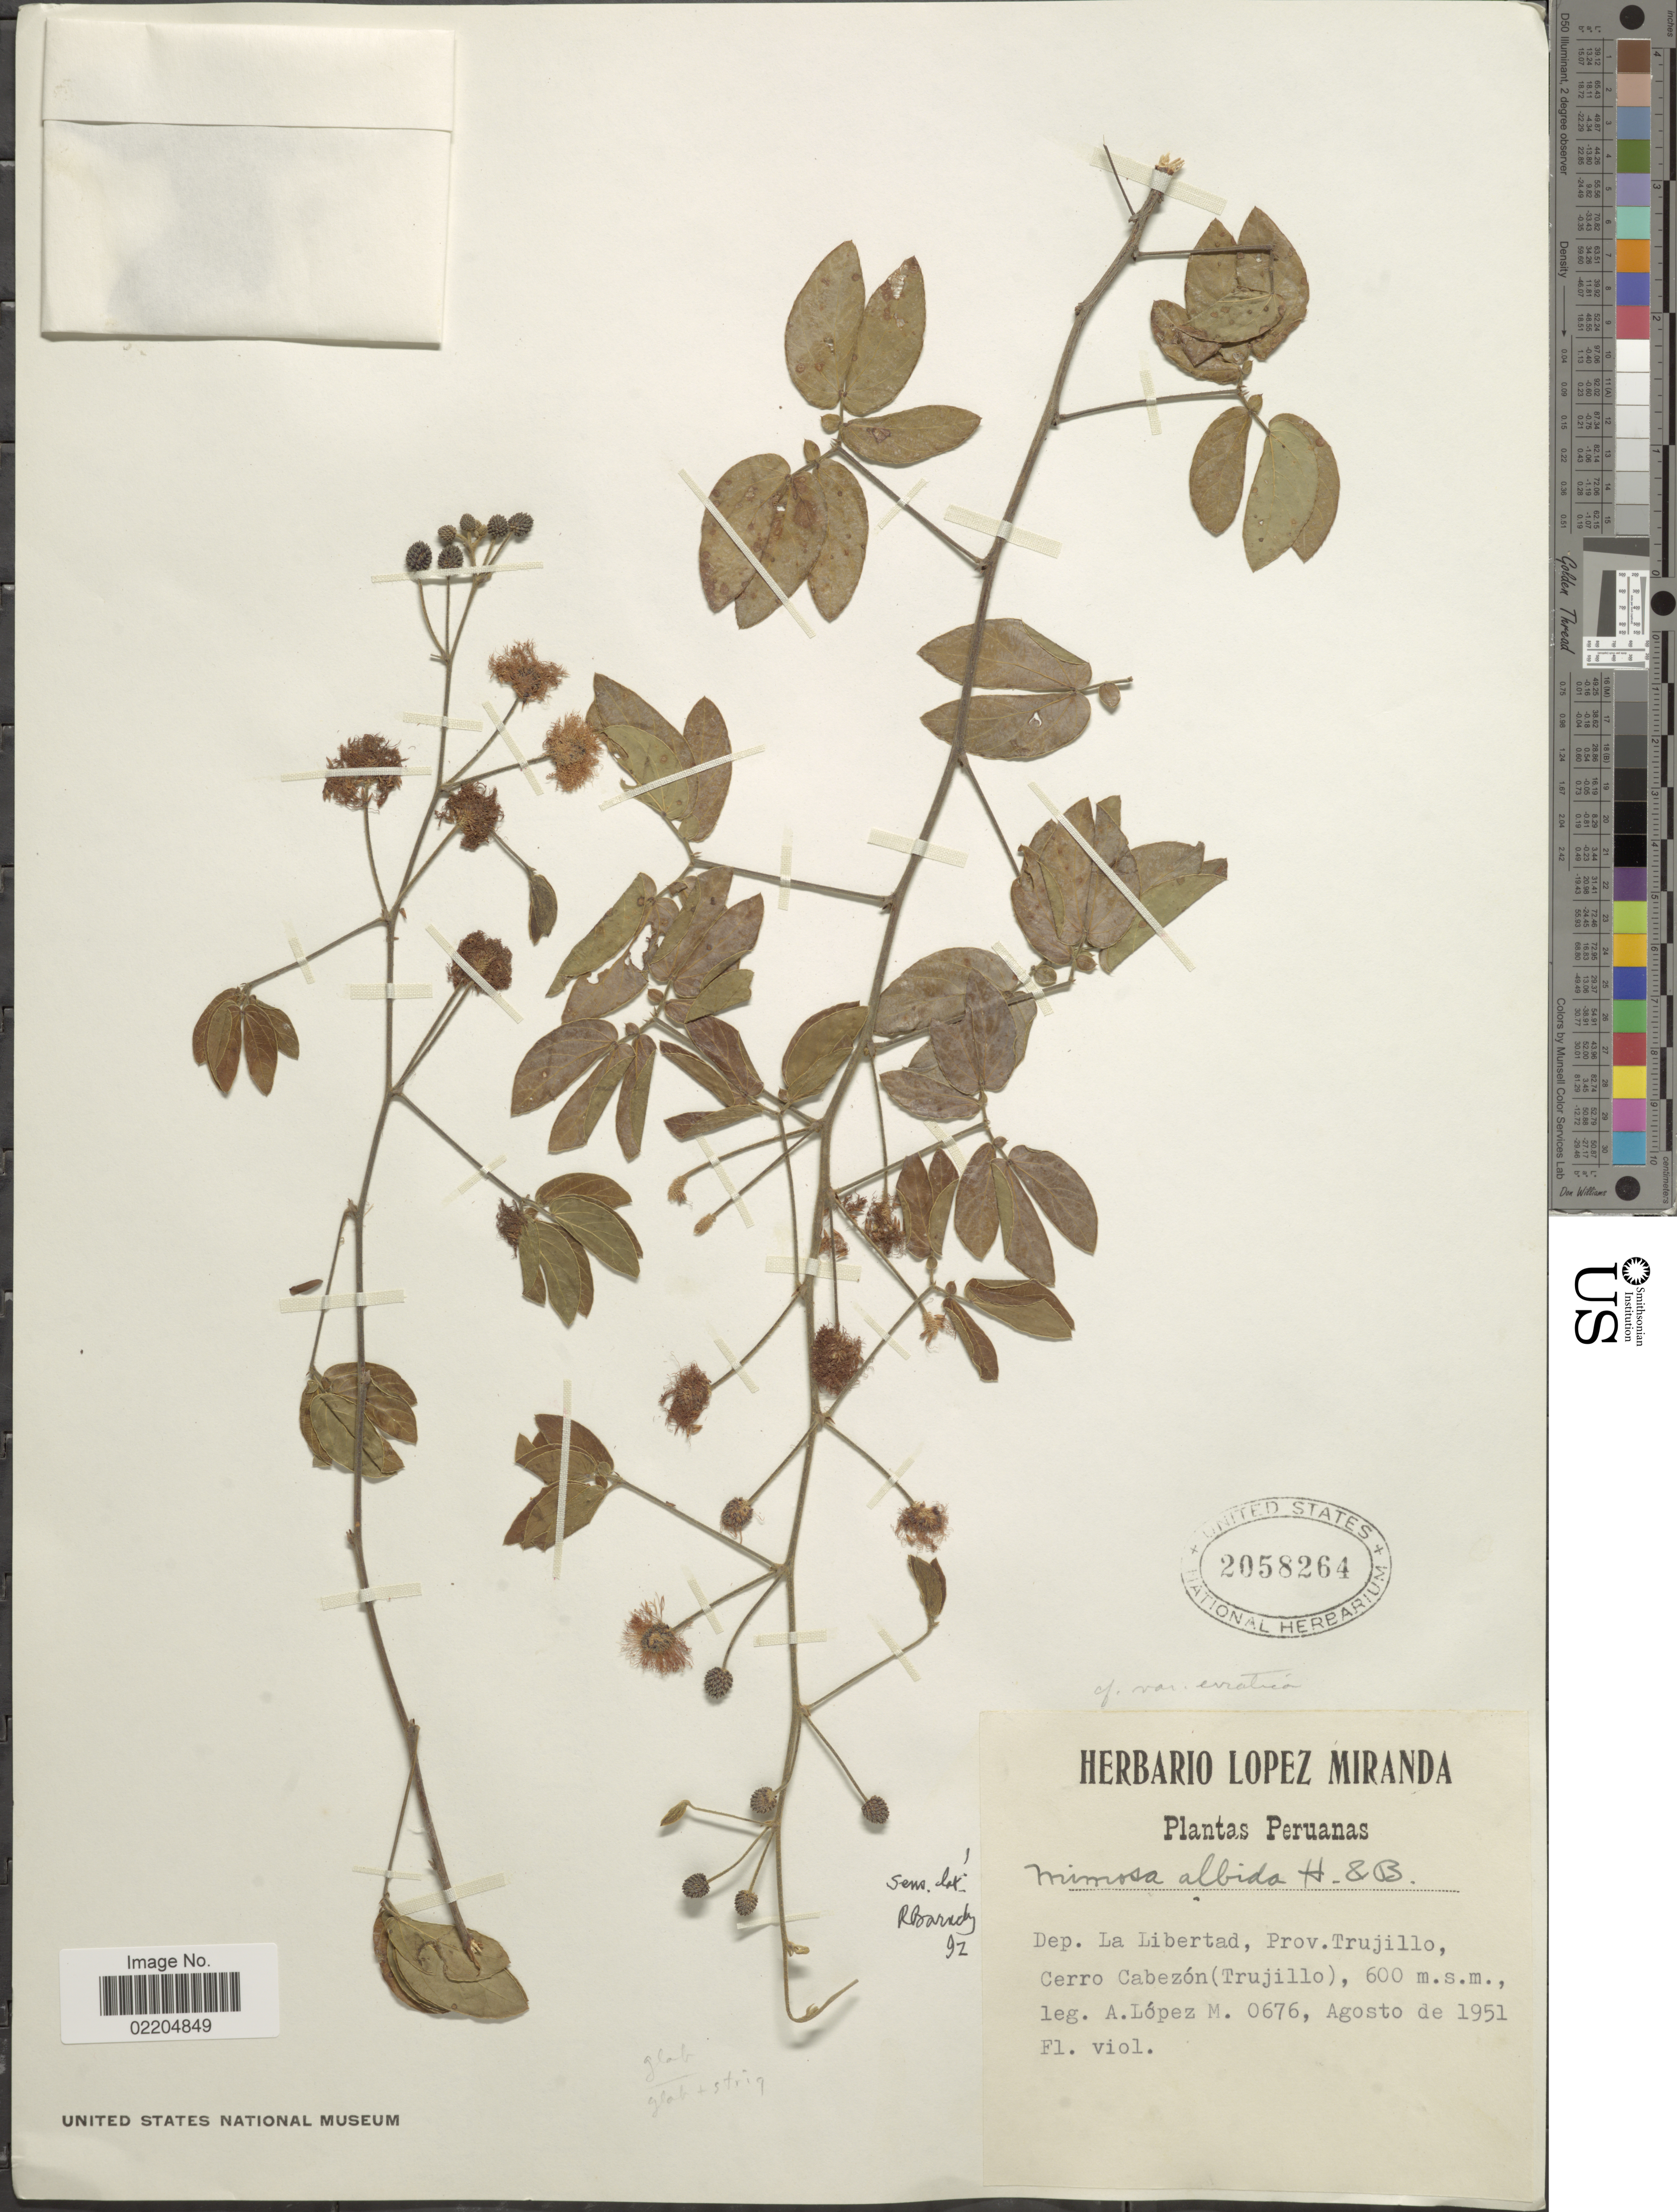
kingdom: Plantae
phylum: Tracheophyta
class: Magnoliopsida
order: Fabales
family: Fabaceae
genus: Mimosa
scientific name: Mimosa albida var. albida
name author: Humb. & Bonpl. ex Willd.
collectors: A. López M.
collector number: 0676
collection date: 1951-08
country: Peru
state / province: La Libertad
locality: Dep. La Libertad, Prov. Trujillo. Cerro Cabezon (Trujillo).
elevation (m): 600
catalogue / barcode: US 2058264